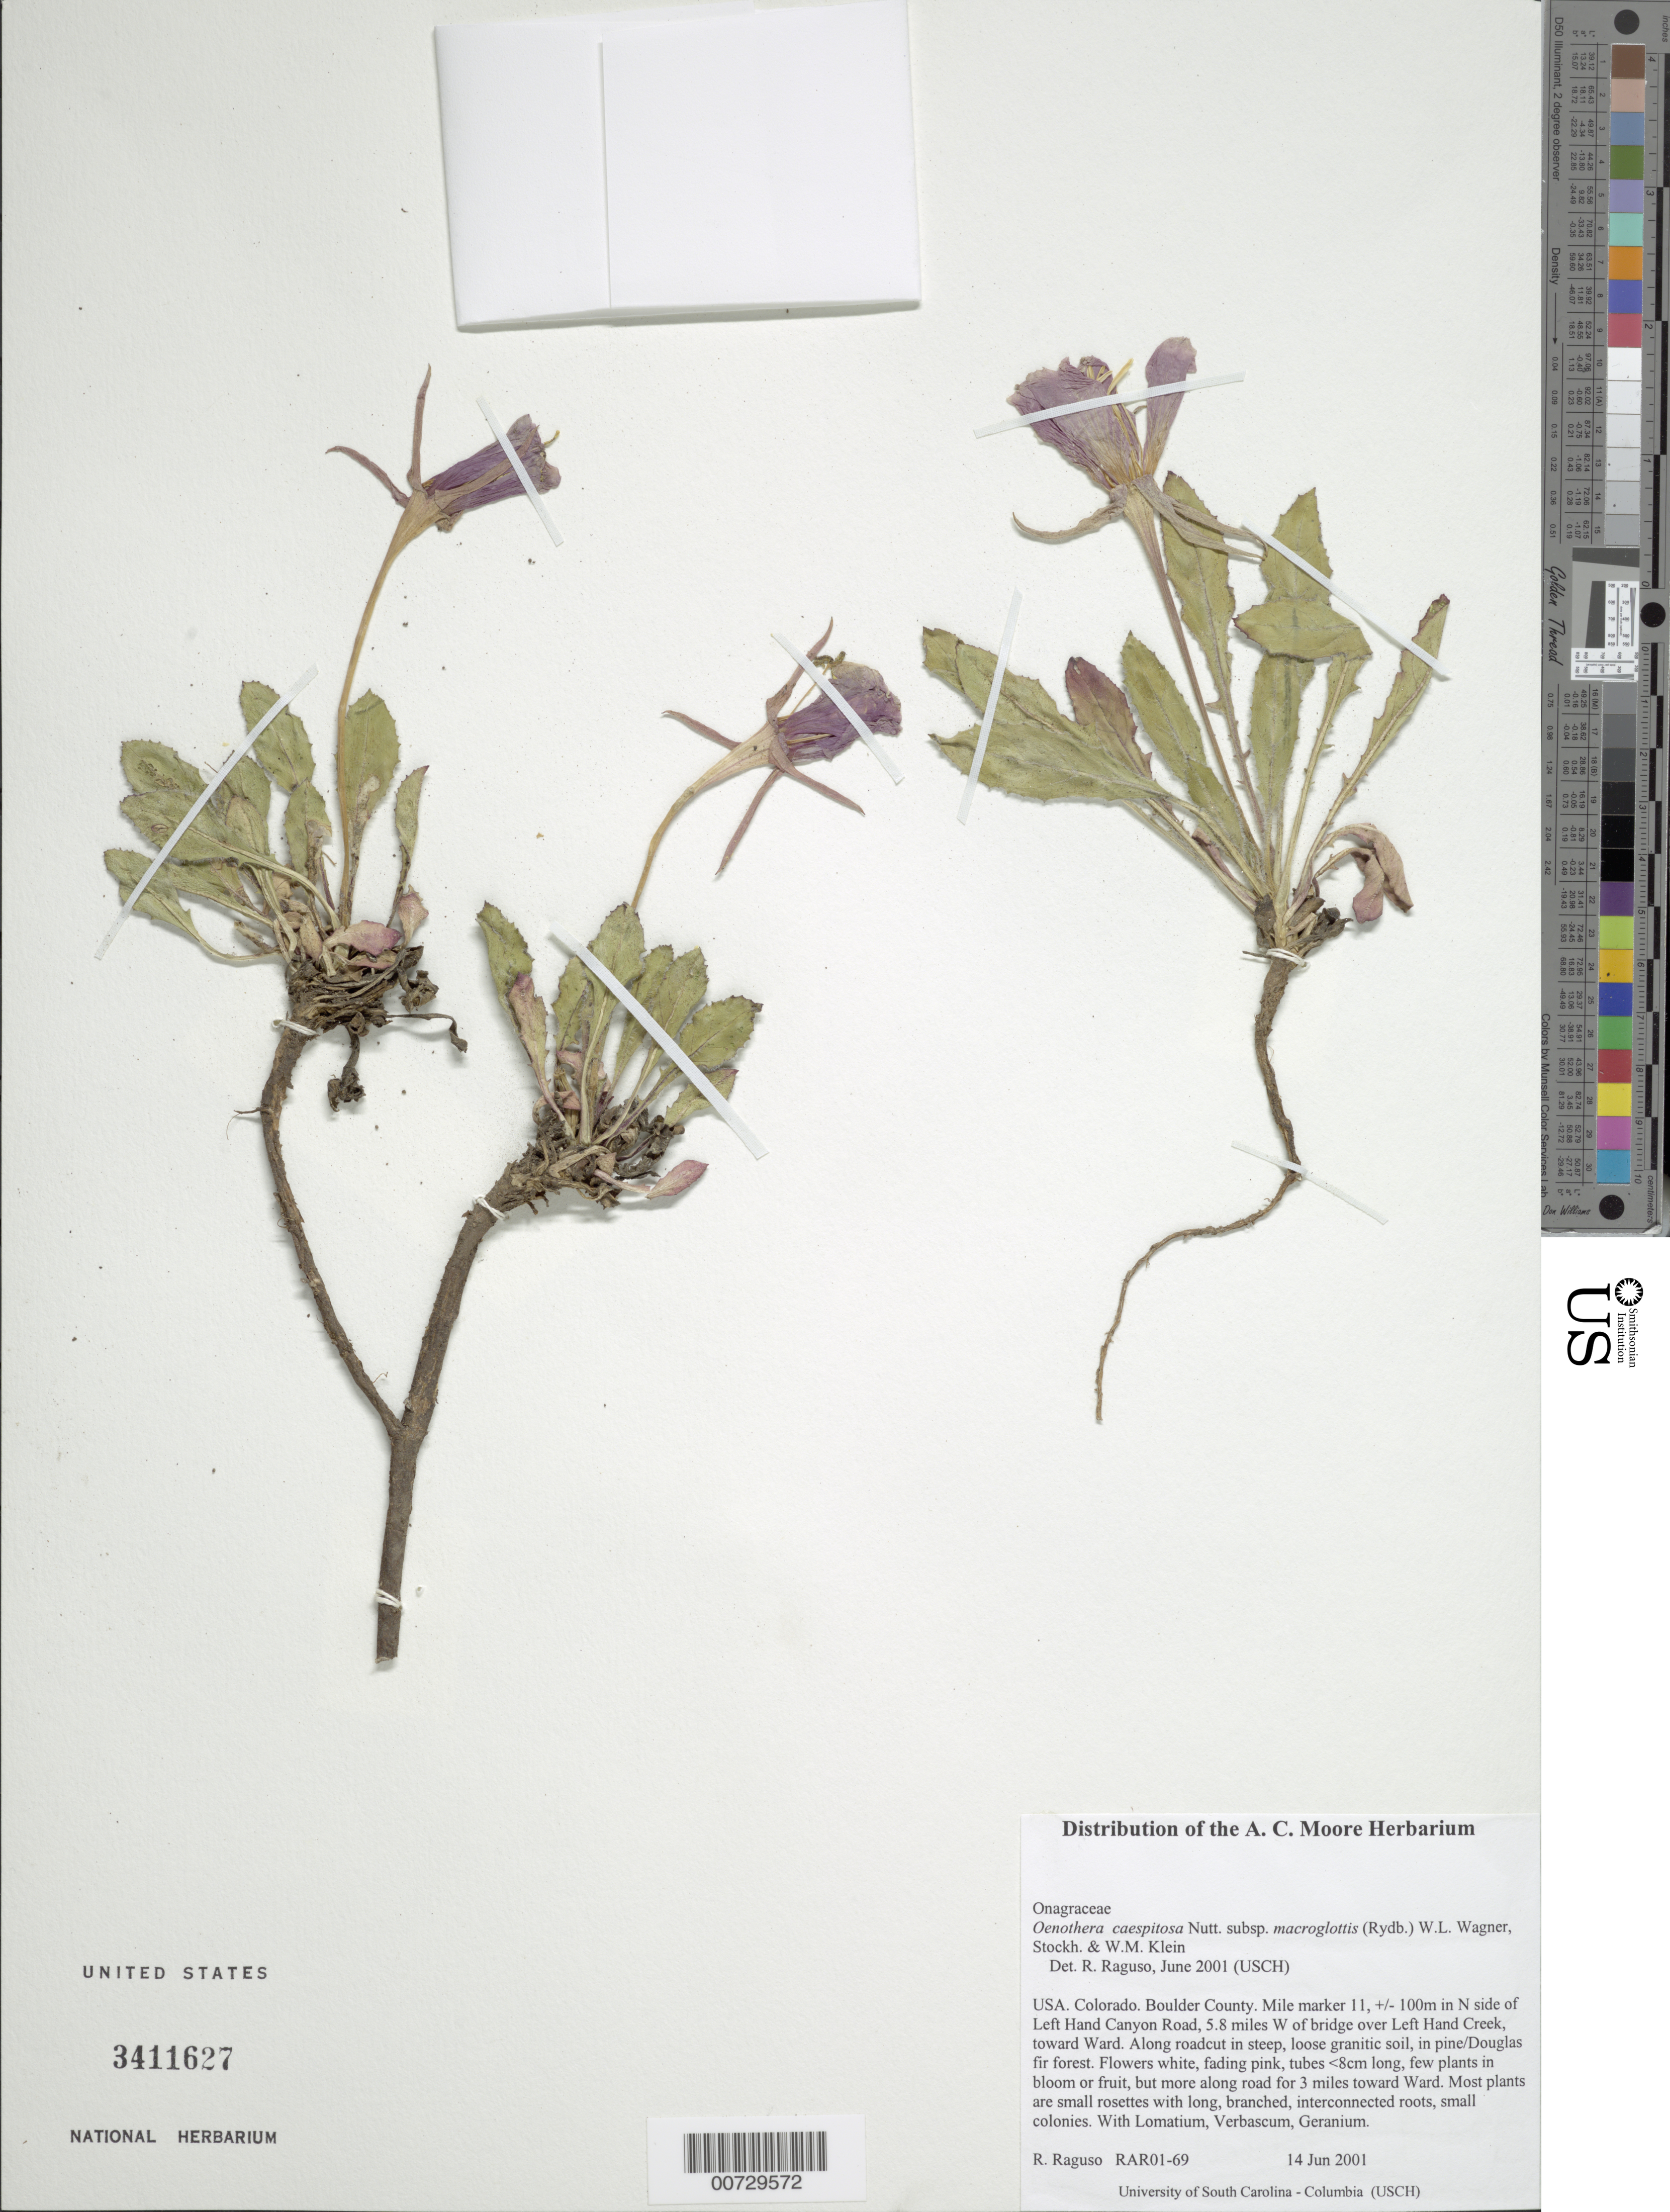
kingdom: Plantae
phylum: Tracheophyta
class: Magnoliopsida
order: Myrtales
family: Onagraceae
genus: Oenothera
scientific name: Oenothera cespitosa subsp. macroglottis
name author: (Rydb.) W.L. Wagner et al.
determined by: Raguso, Robert A.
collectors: R. Raguso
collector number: RAR01-69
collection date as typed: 14 Jun 2001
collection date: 2001-06-14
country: United States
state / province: Colorado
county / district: Boulder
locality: Mile marker 11, +/- 100m in N side of Left Hand Canyon Road, 5.8 miles W of bridge over Left Hand Creek, toward Ward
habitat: Along roadcut in steep, loose granitic soil, in pine/Douglas fir forest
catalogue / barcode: US 3411627